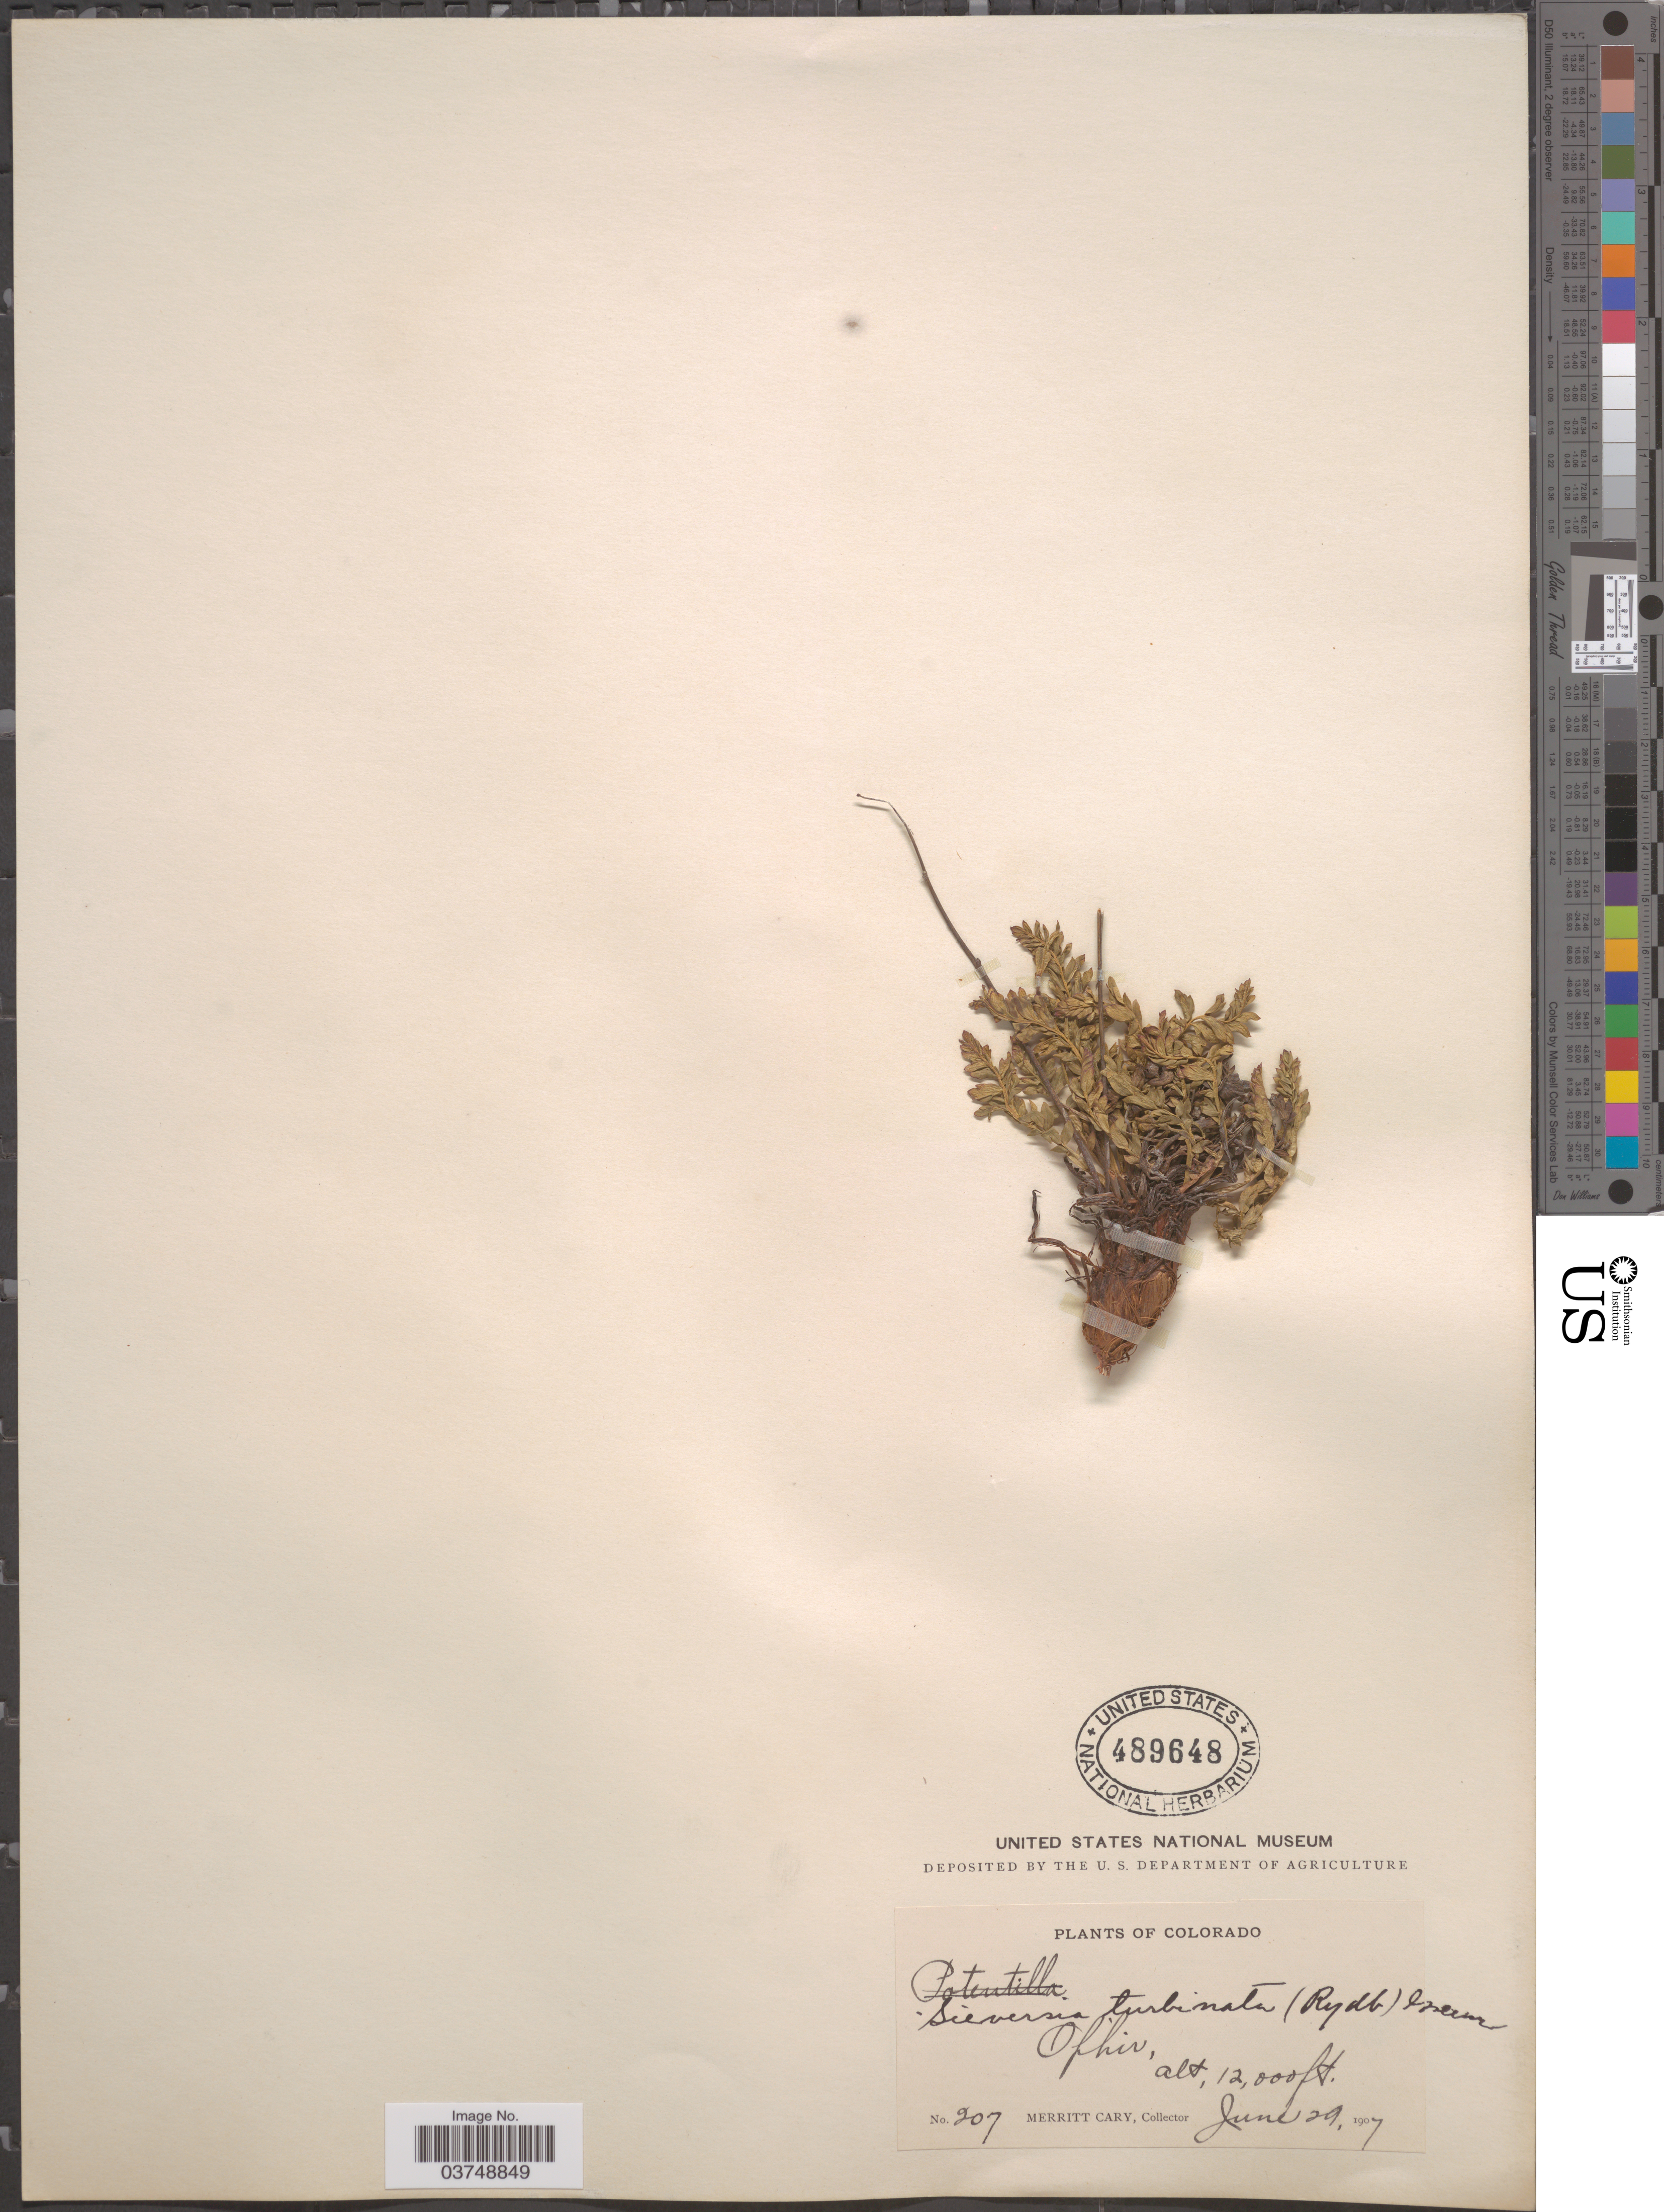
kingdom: Plantae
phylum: Tracheophyta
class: Magnoliopsida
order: Rosales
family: Rosaceae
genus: Geum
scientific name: Geum rossii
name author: (R. Br.) Ser.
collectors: M. Cary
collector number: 207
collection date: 1907-06-29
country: United States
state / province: Colorado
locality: Ophir.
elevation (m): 3658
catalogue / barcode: US 489648